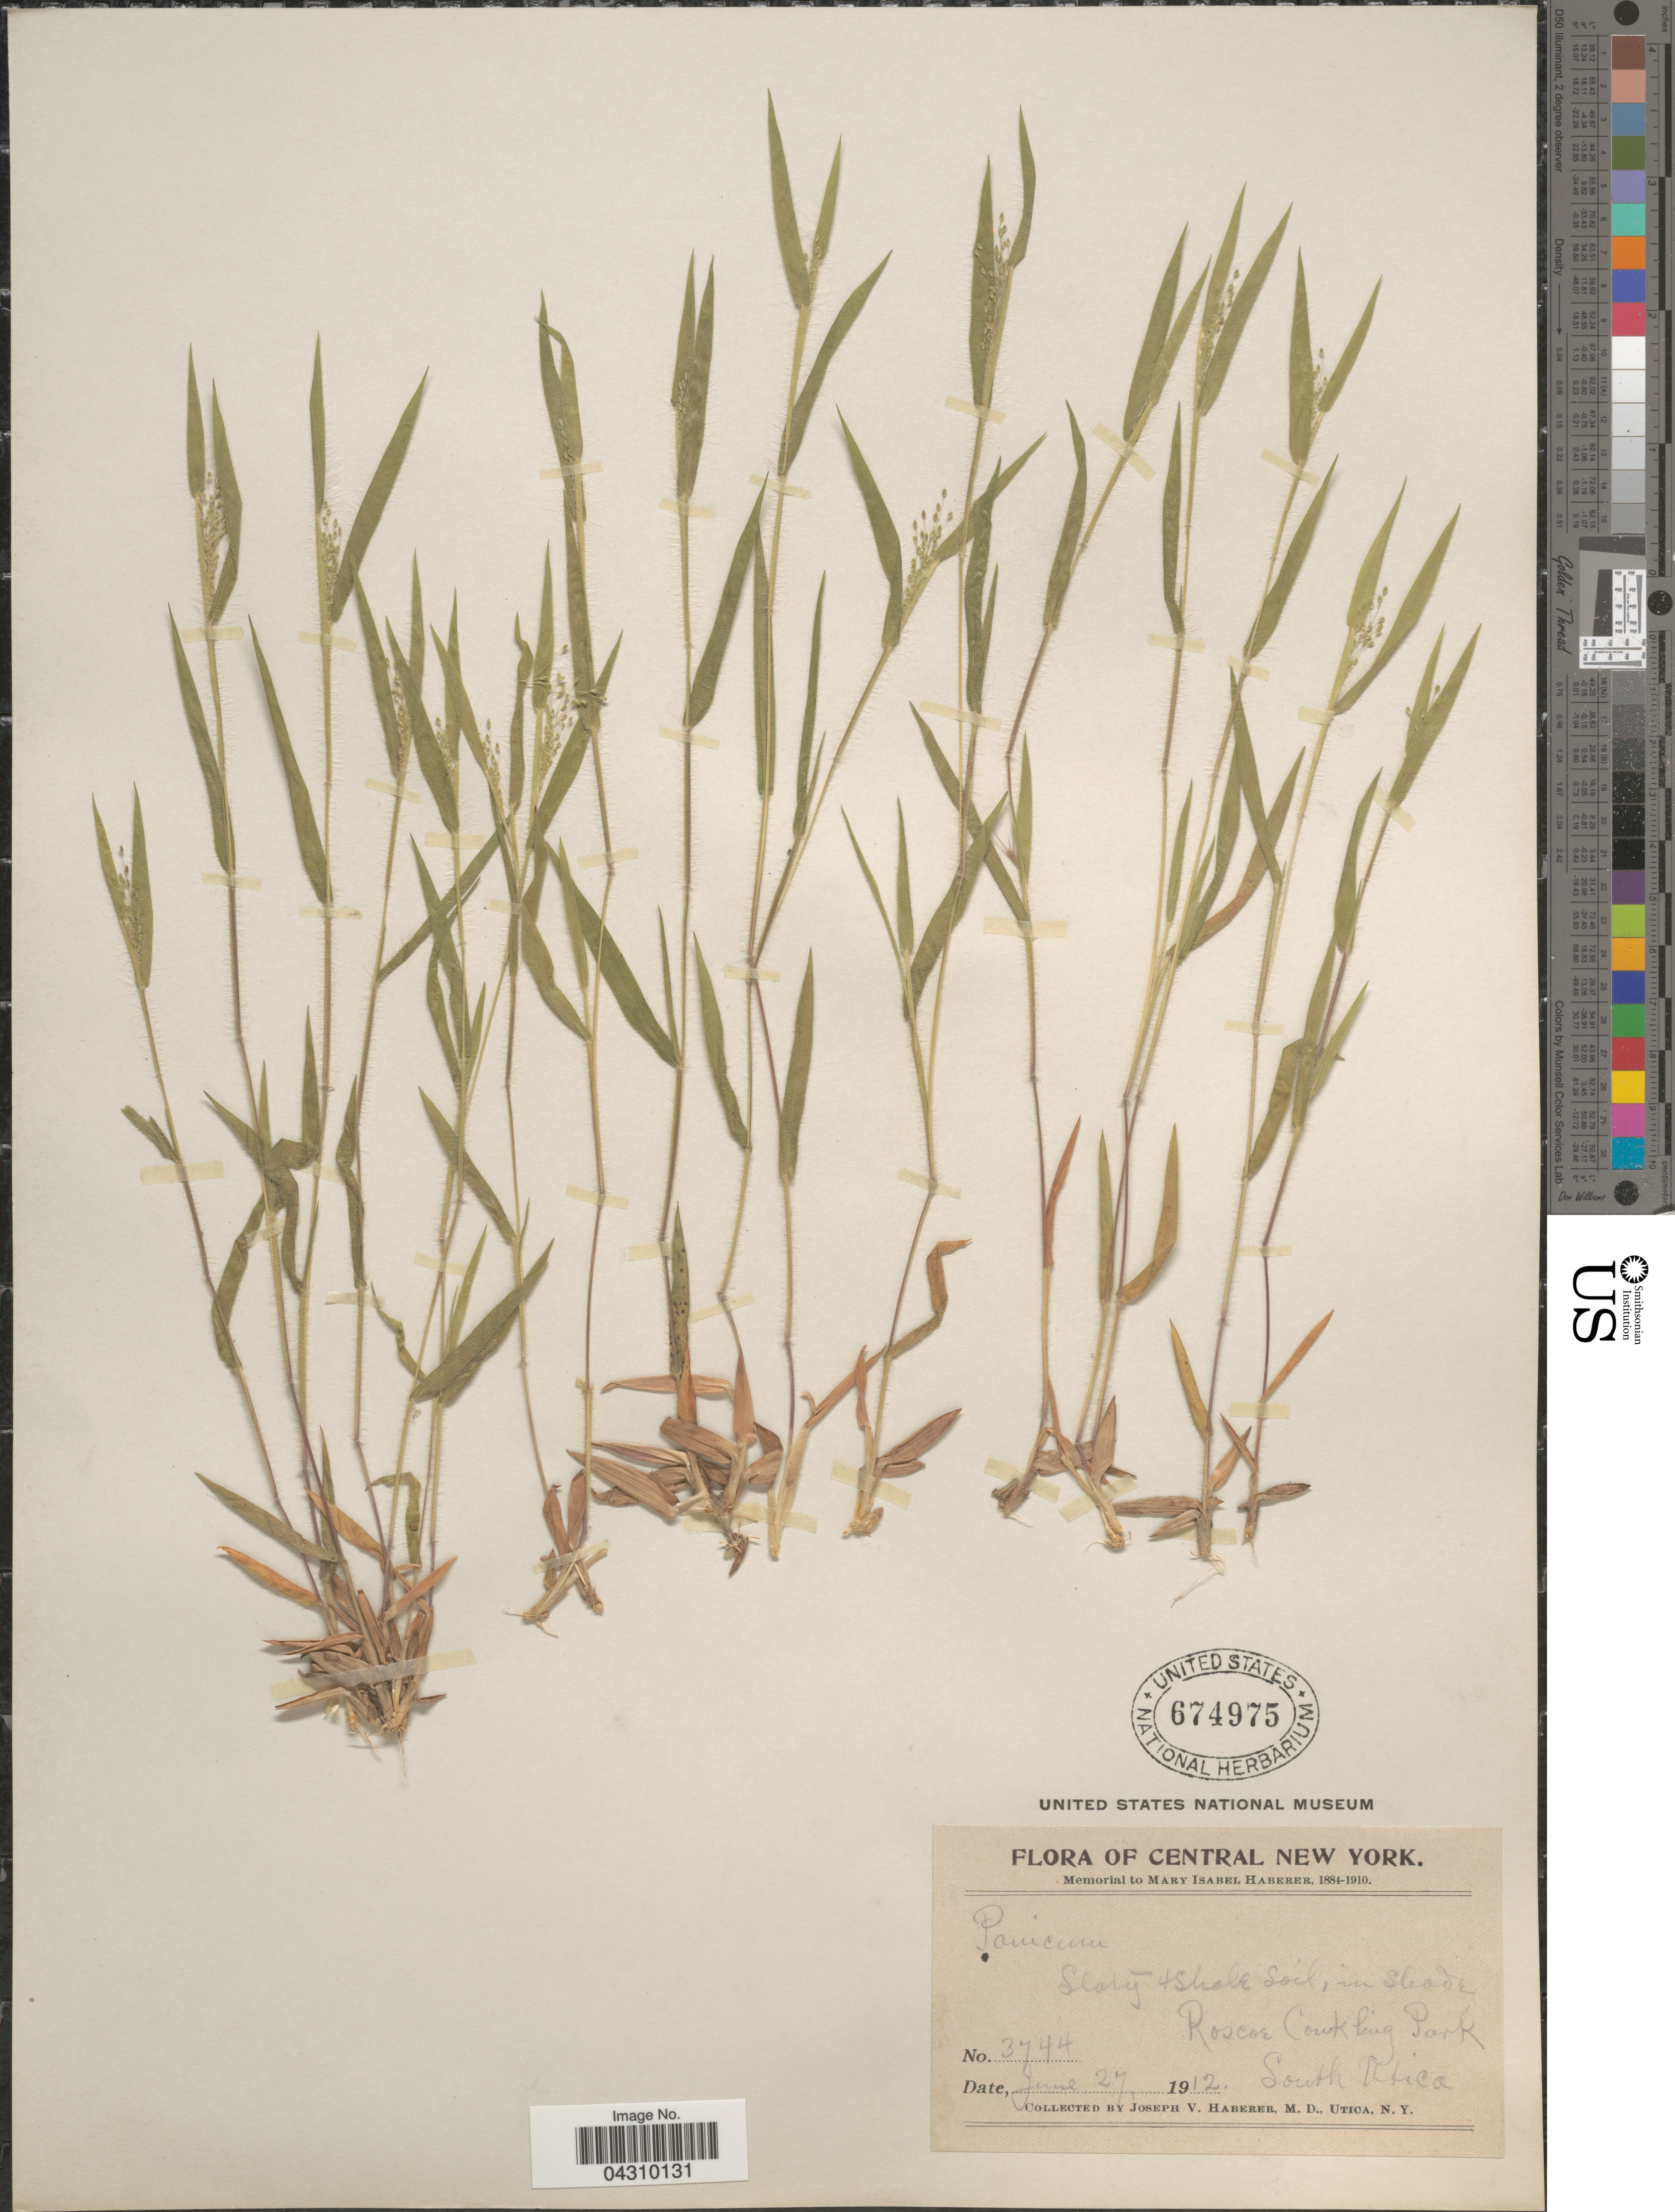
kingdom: Plantae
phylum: Tracheophyta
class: Liliopsida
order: Poales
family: Poaceae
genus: Dichanthelium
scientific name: Dichanthelium acuminatum var. acuminatum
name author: (Sw.) Gould & C.A. Clark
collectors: J. V. Haberer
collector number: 3744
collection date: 1912-06-27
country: United States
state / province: New York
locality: Central New York. Roscoe Conkling Park. South Utica.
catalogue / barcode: US 674975